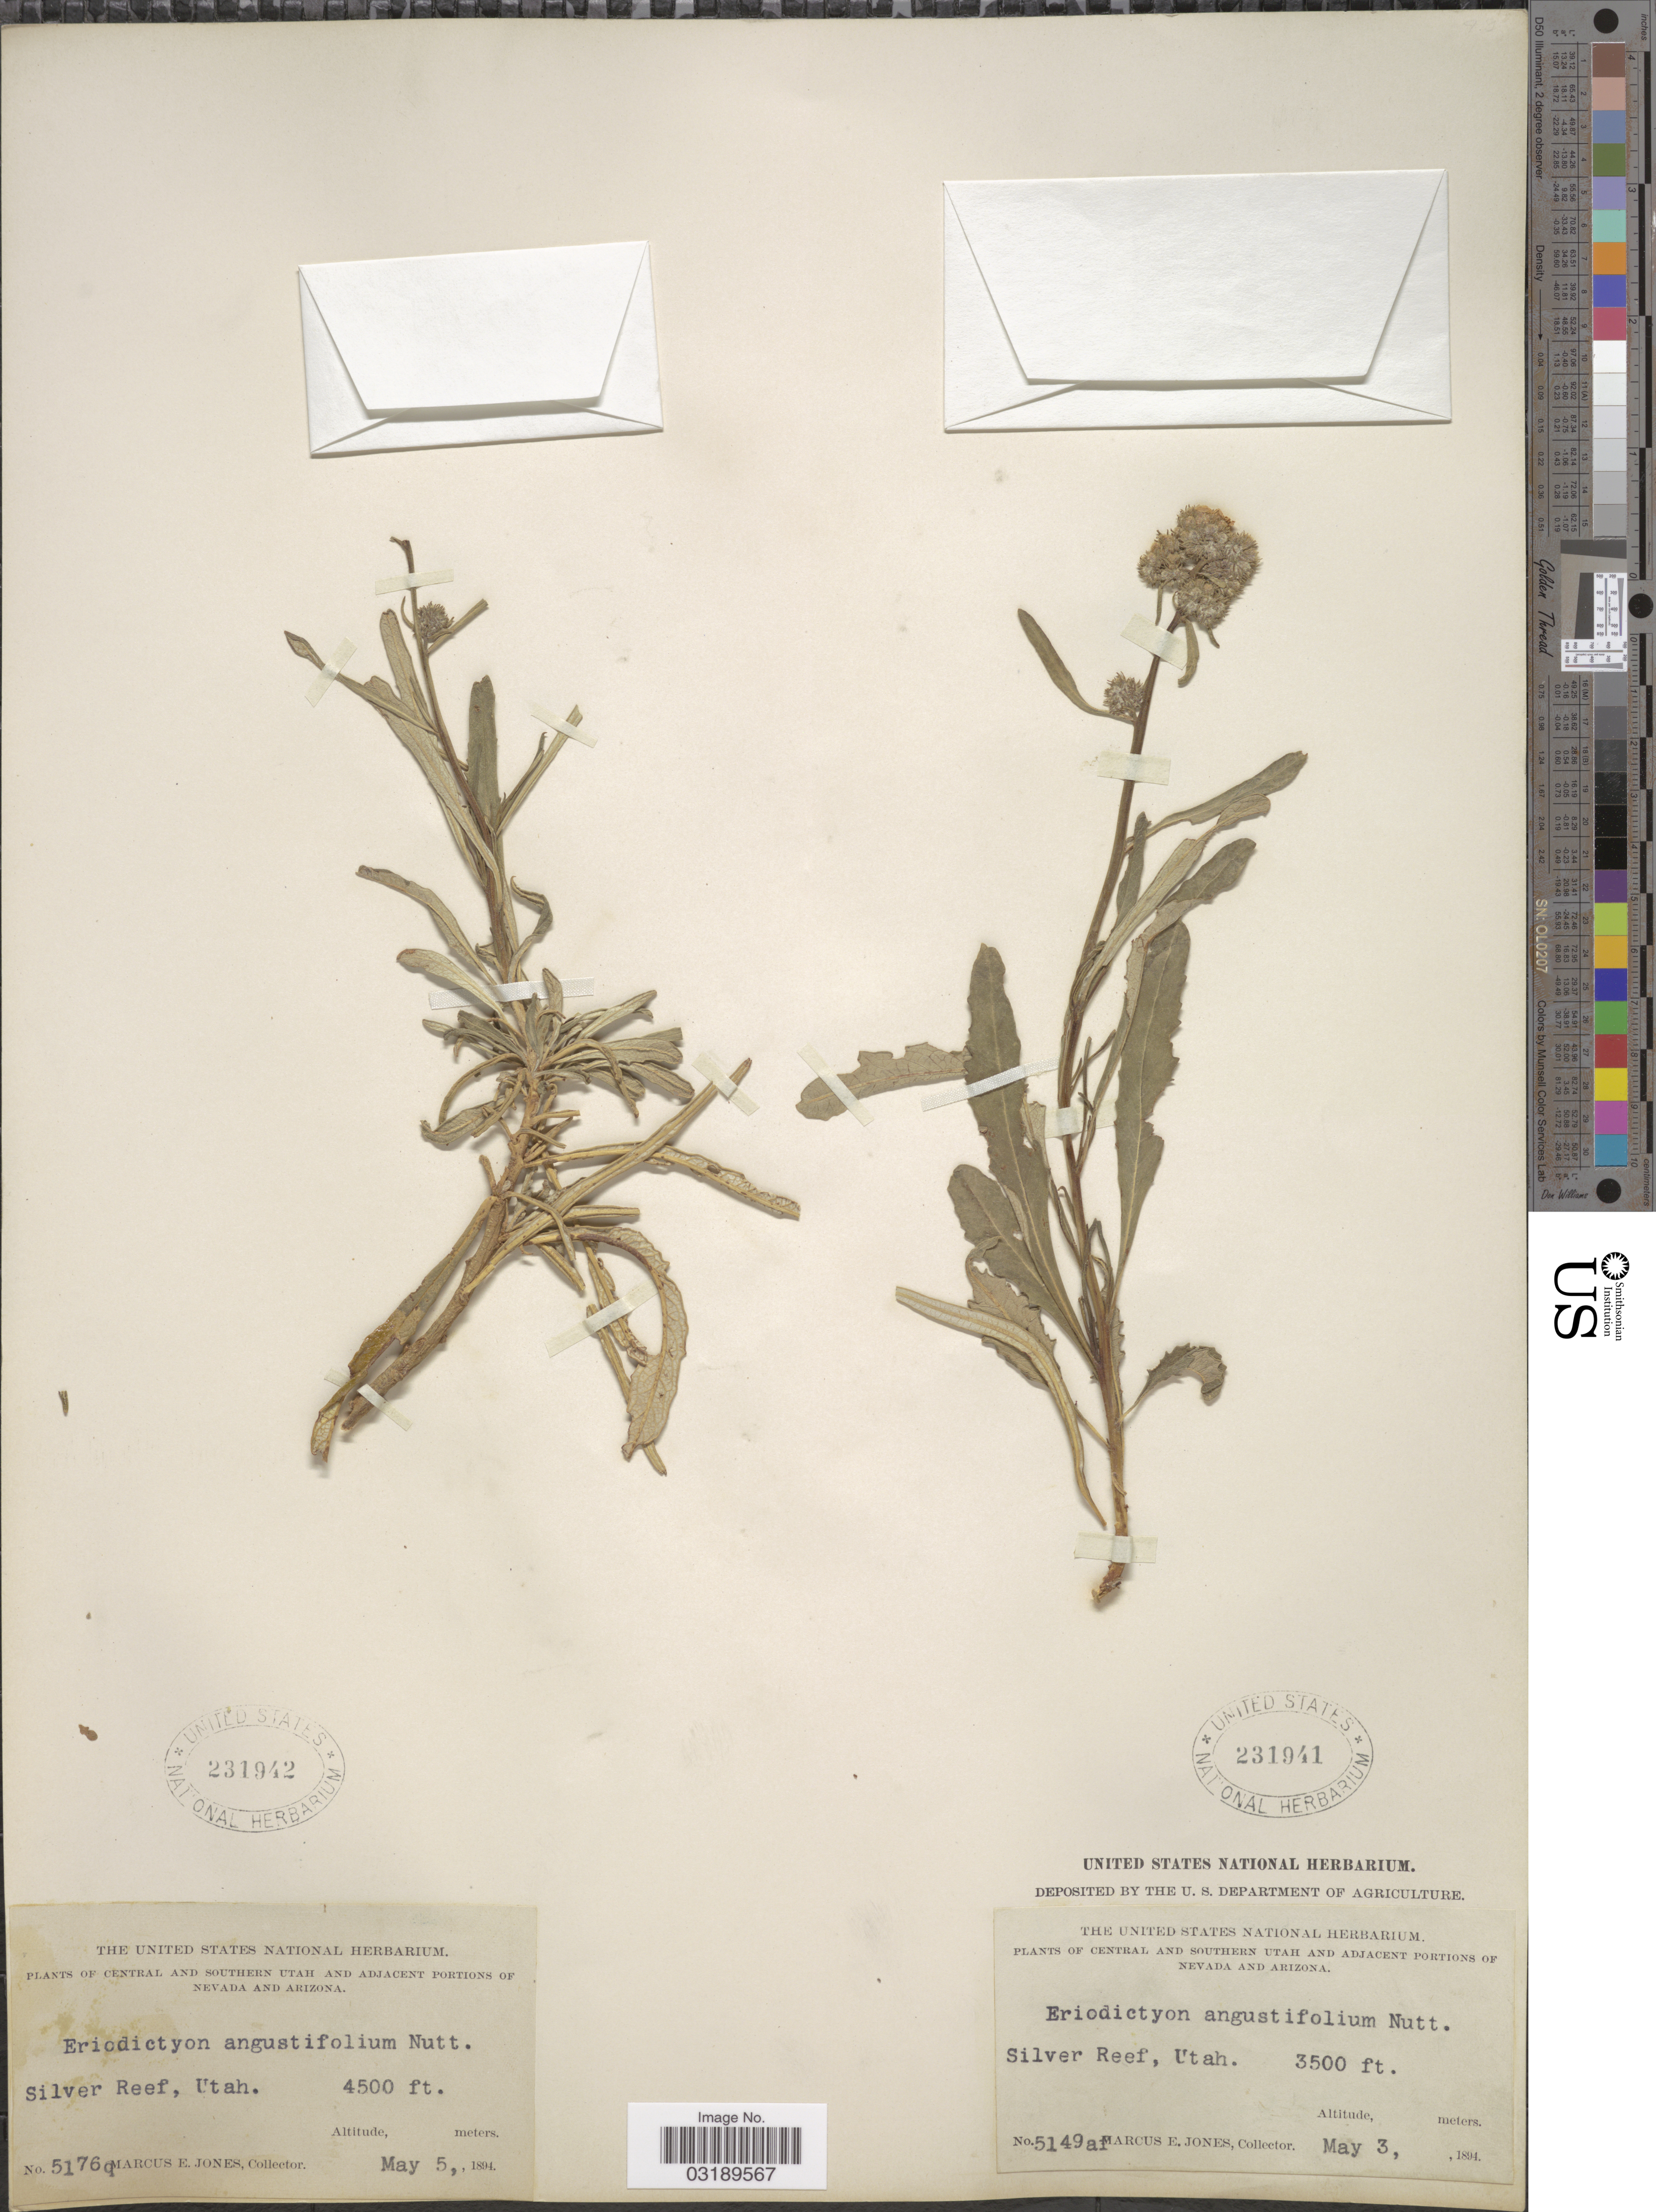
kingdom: Plantae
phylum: Tracheophyta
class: Magnoliopsida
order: Boraginales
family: Namaceae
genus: Eriodictyon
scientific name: Eriodictyon angustifolium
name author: Nutt.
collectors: M. E. Jones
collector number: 5176q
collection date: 1894-05-05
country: United States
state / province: Utah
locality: Central and Southern Utah. Silver Reef.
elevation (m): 1372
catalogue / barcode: US 231942